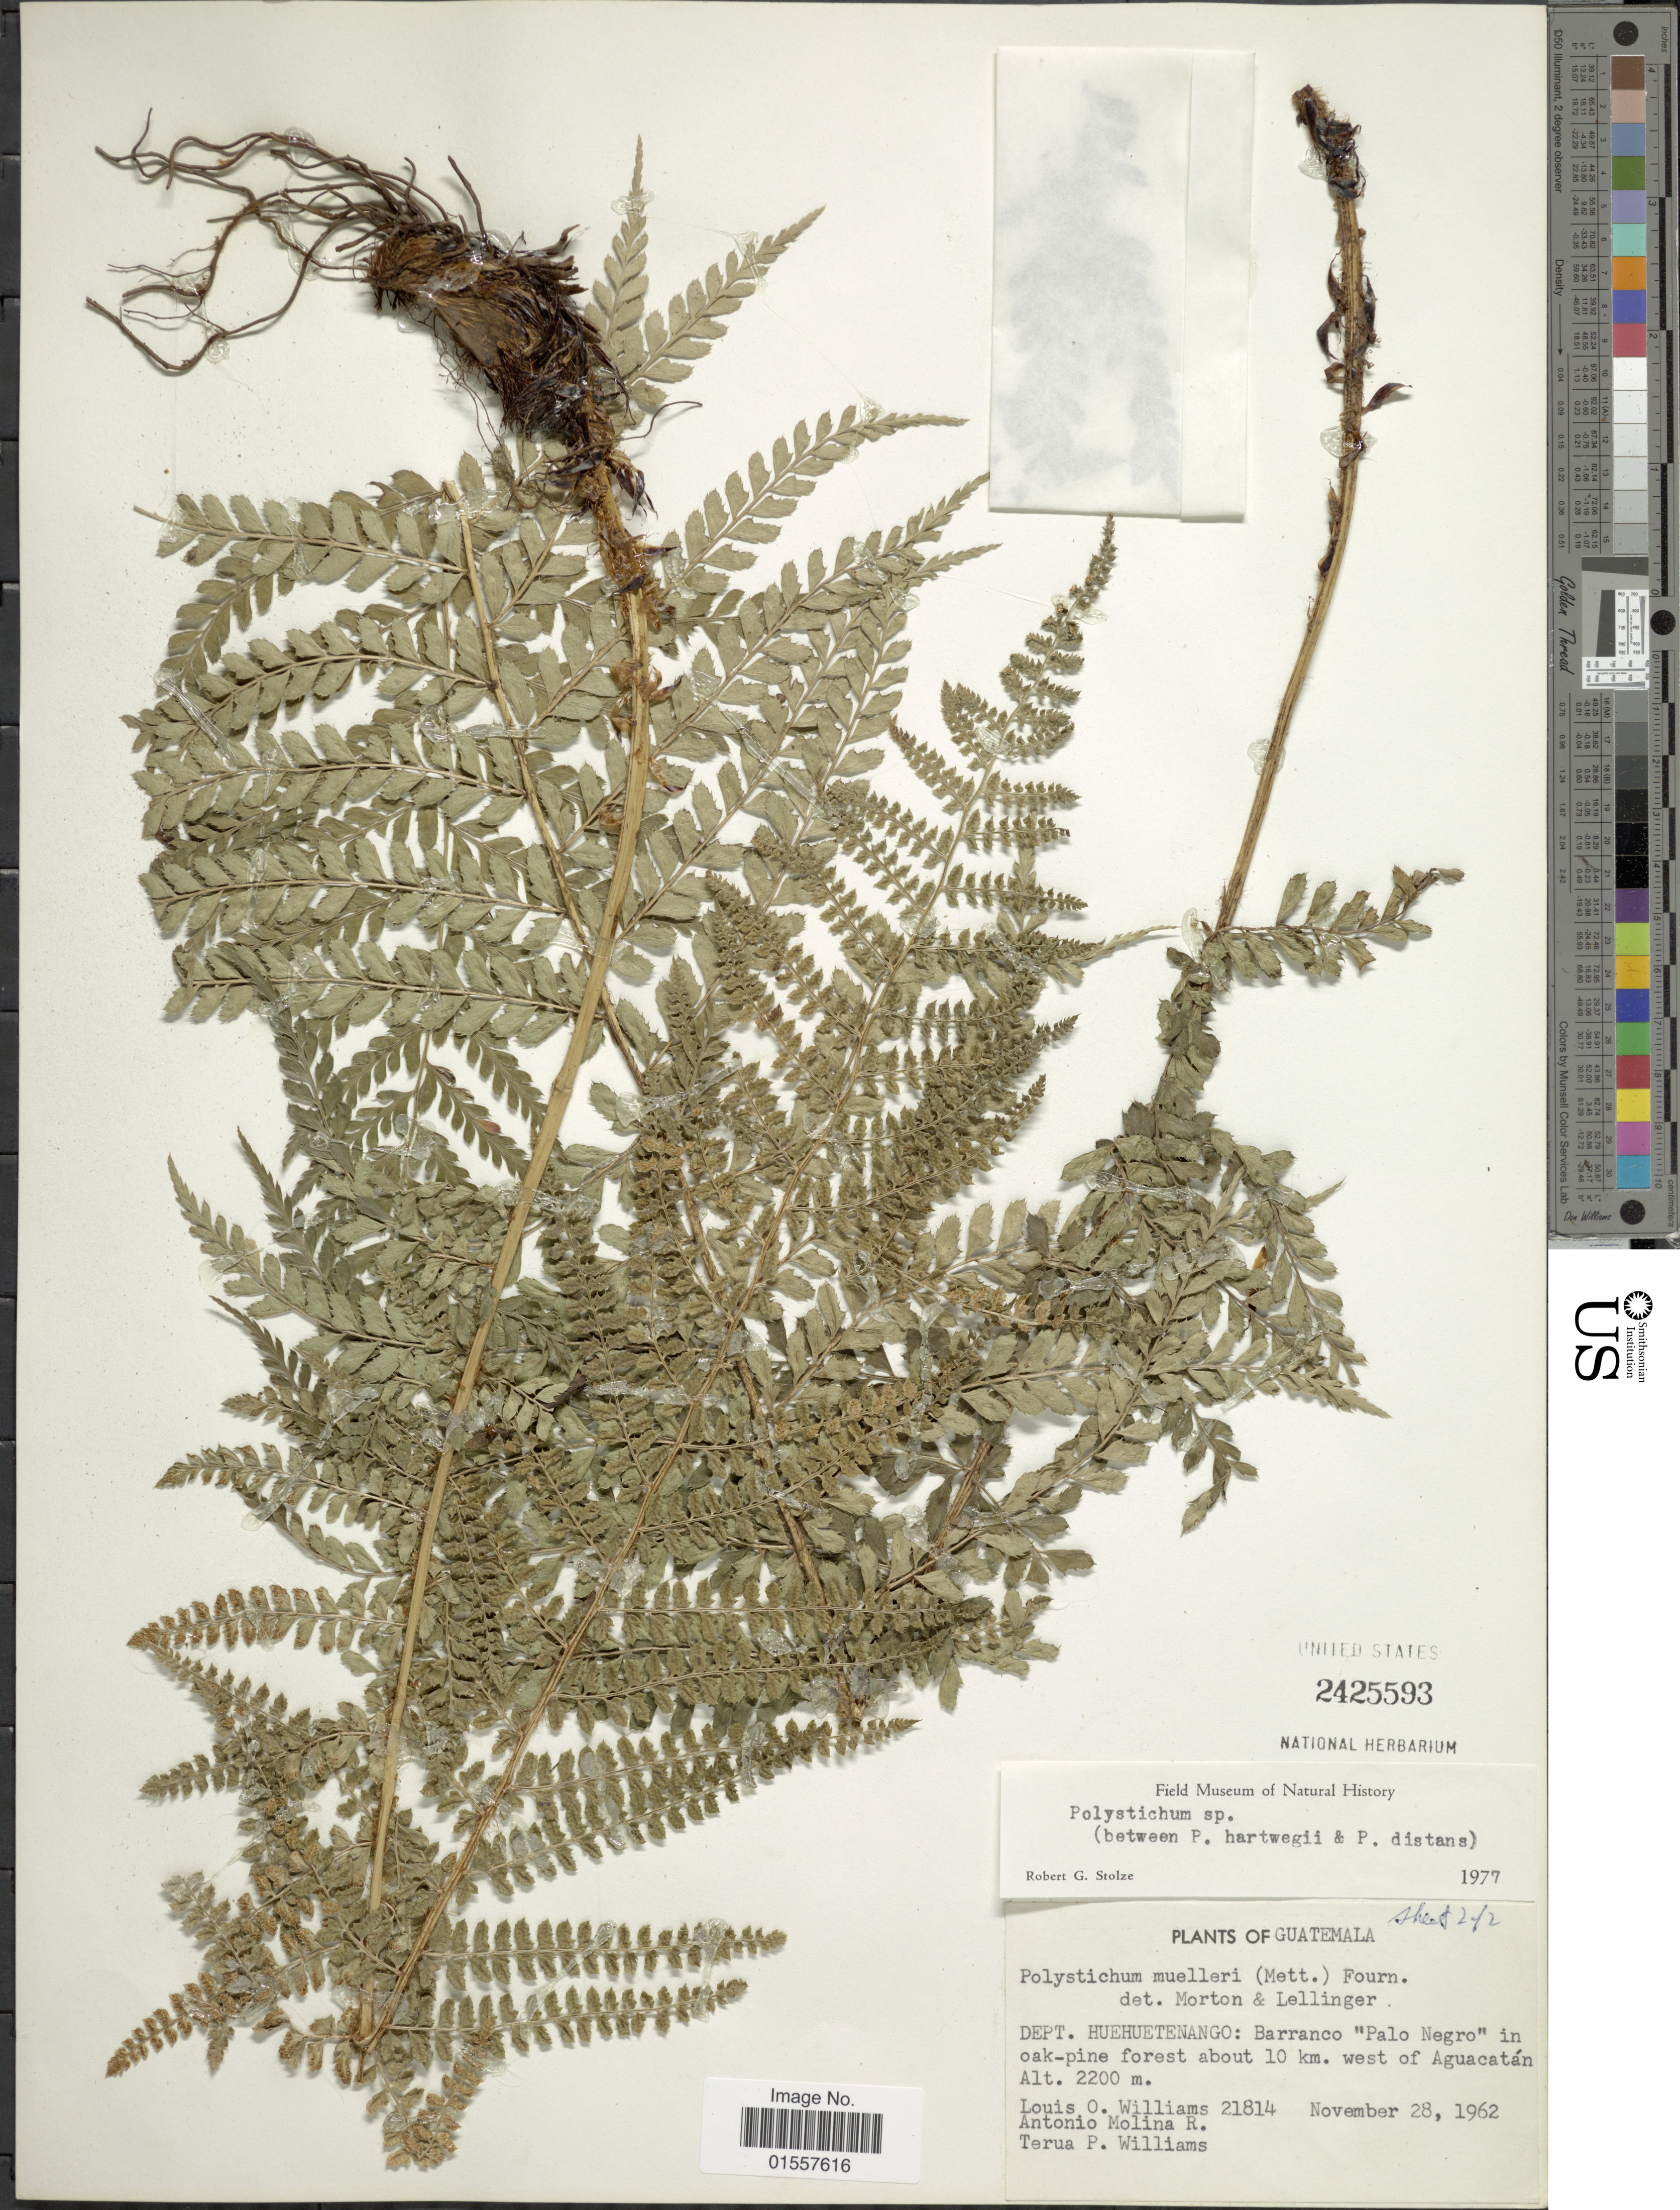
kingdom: Plantae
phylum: Tracheophyta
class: Polypodiopsida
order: Polypodiales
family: Dryopteridaceae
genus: Polystichum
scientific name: Polystichum distans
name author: E. Fourn.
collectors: L. O. Williams, A. Molina R. & T. P. Williams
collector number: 21814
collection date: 1962-11-28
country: Guatemala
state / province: Huehuetenango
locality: Dept. Huehuetenango: Barranco Palo Negro in oak-pine forest about 10 km. west of Aguacatan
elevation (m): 2200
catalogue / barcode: US 2425593